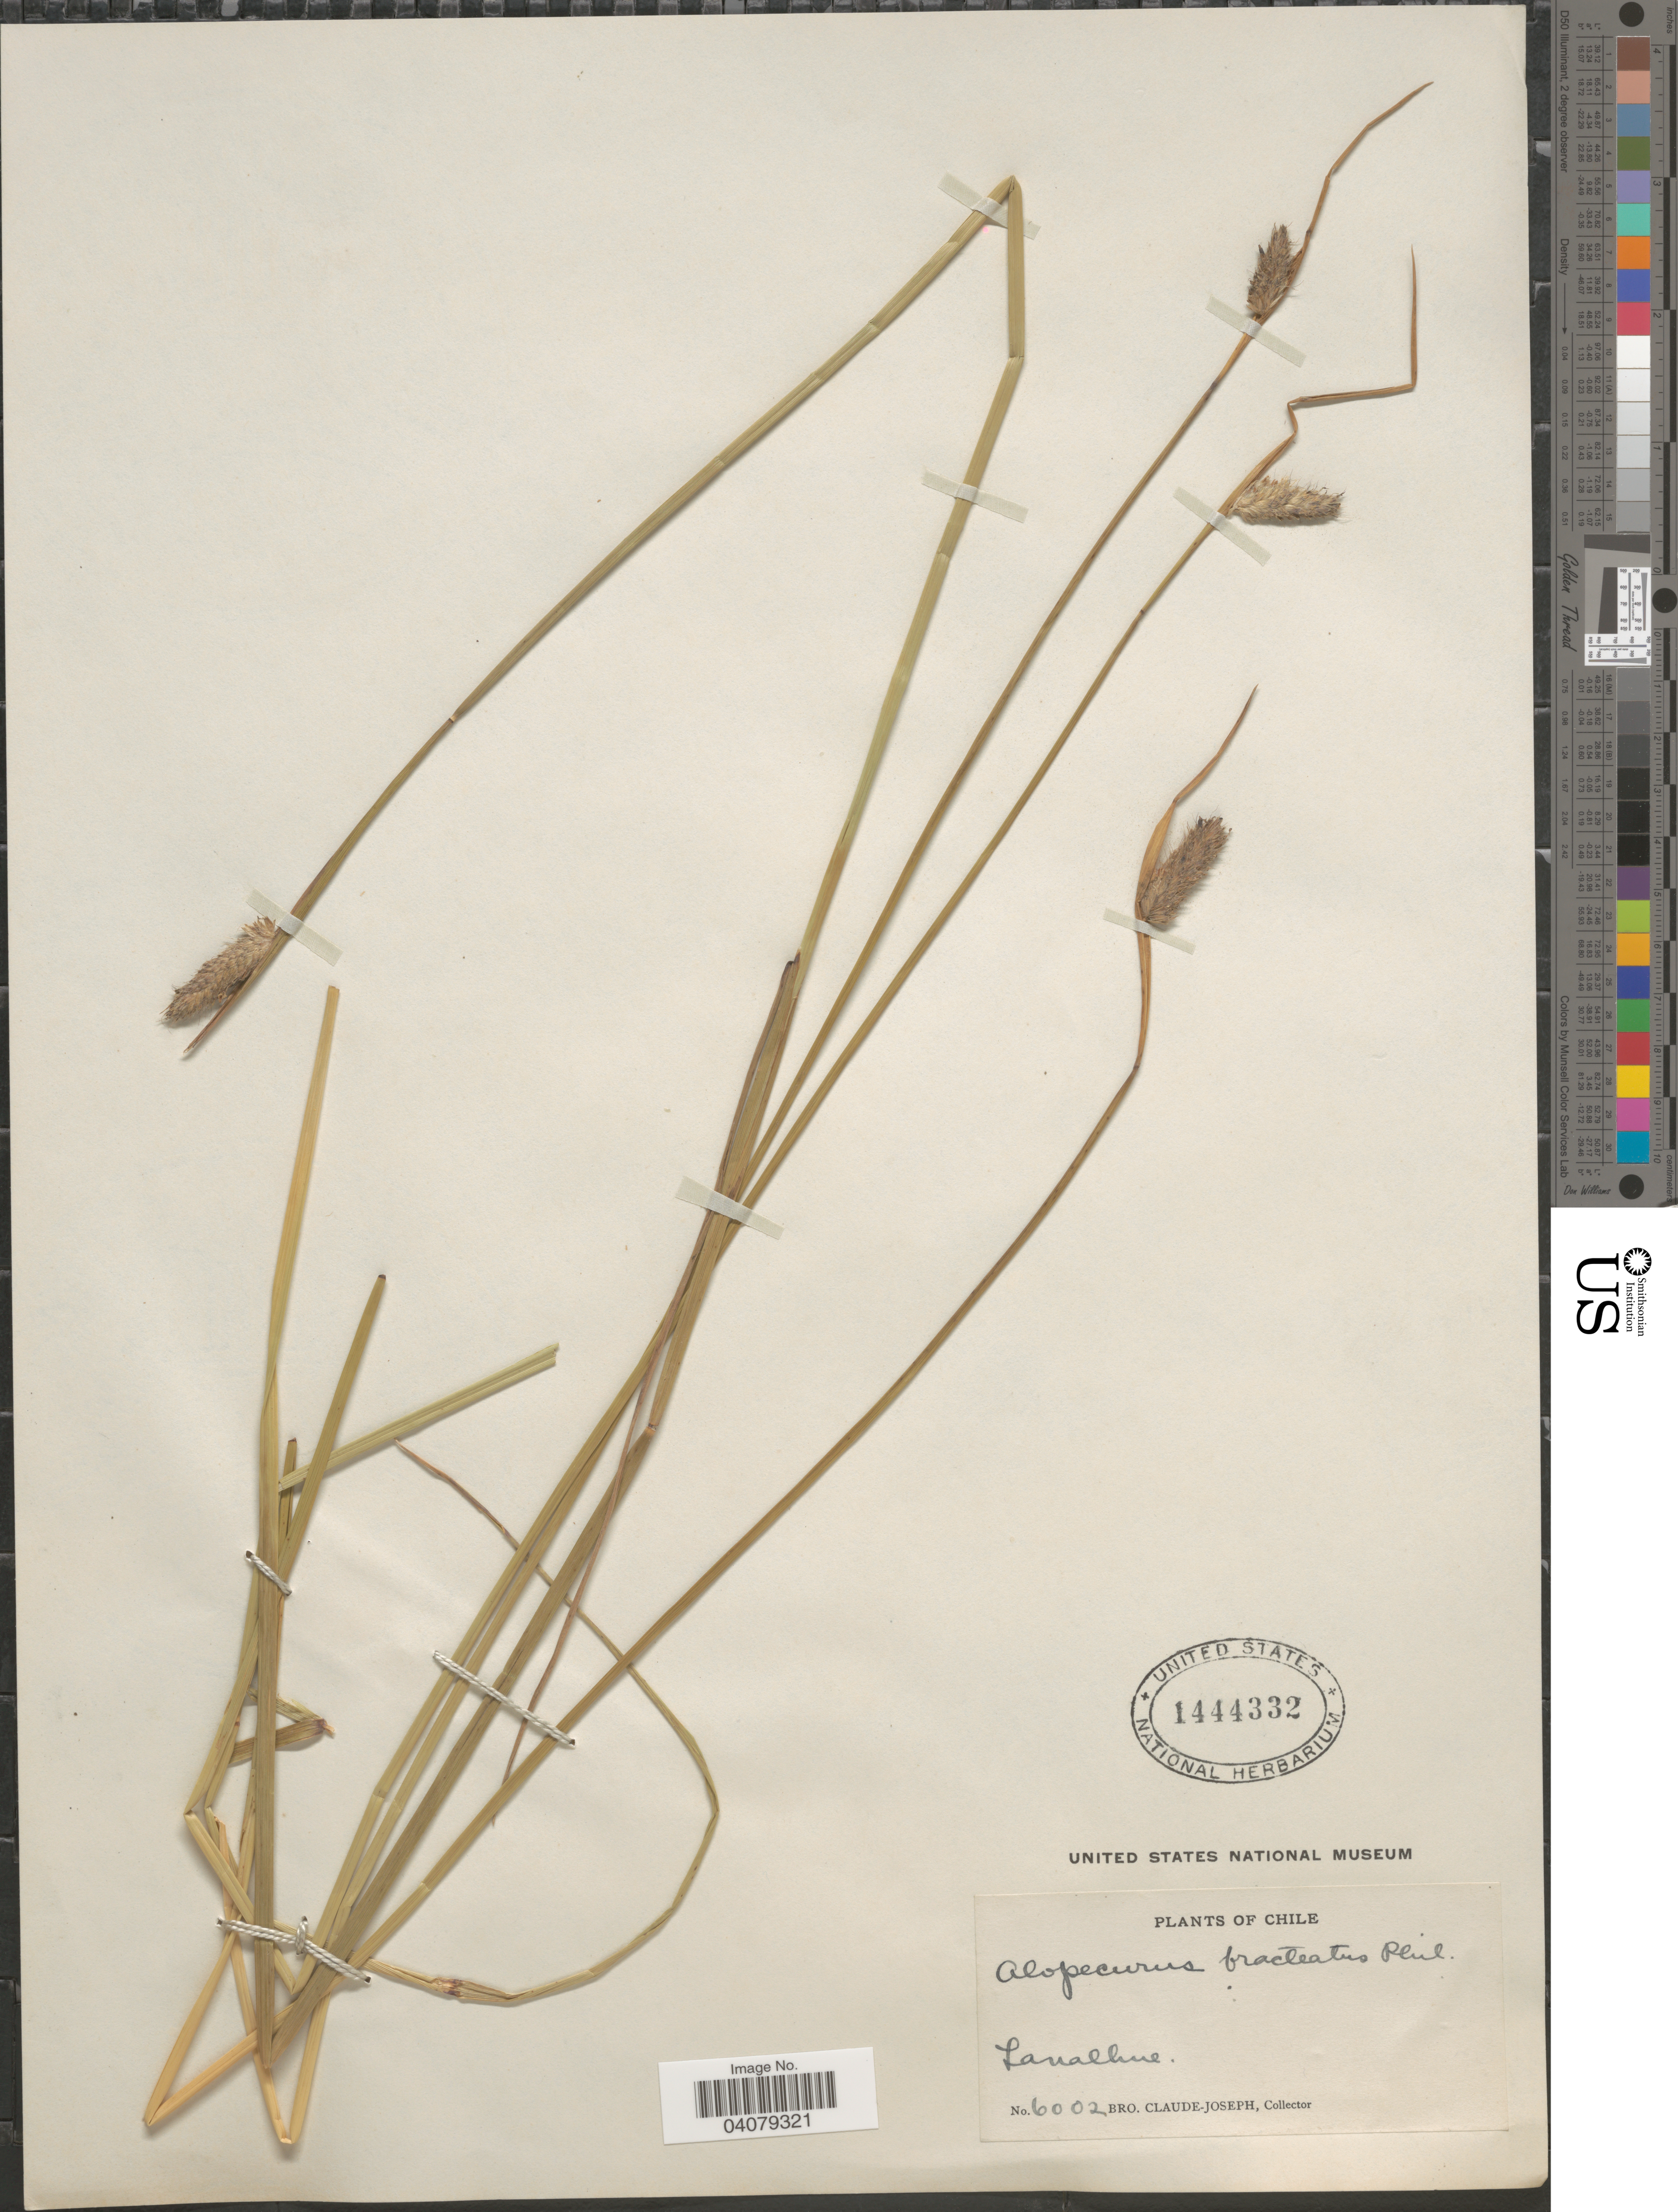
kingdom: Plantae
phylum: Tracheophyta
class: Liliopsida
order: Poales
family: Poaceae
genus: Alopecurus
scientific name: Alopecurus sp.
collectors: Bro. Claude-Joseph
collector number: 6002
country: Chile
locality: Lanalhue.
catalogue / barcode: US 1444332